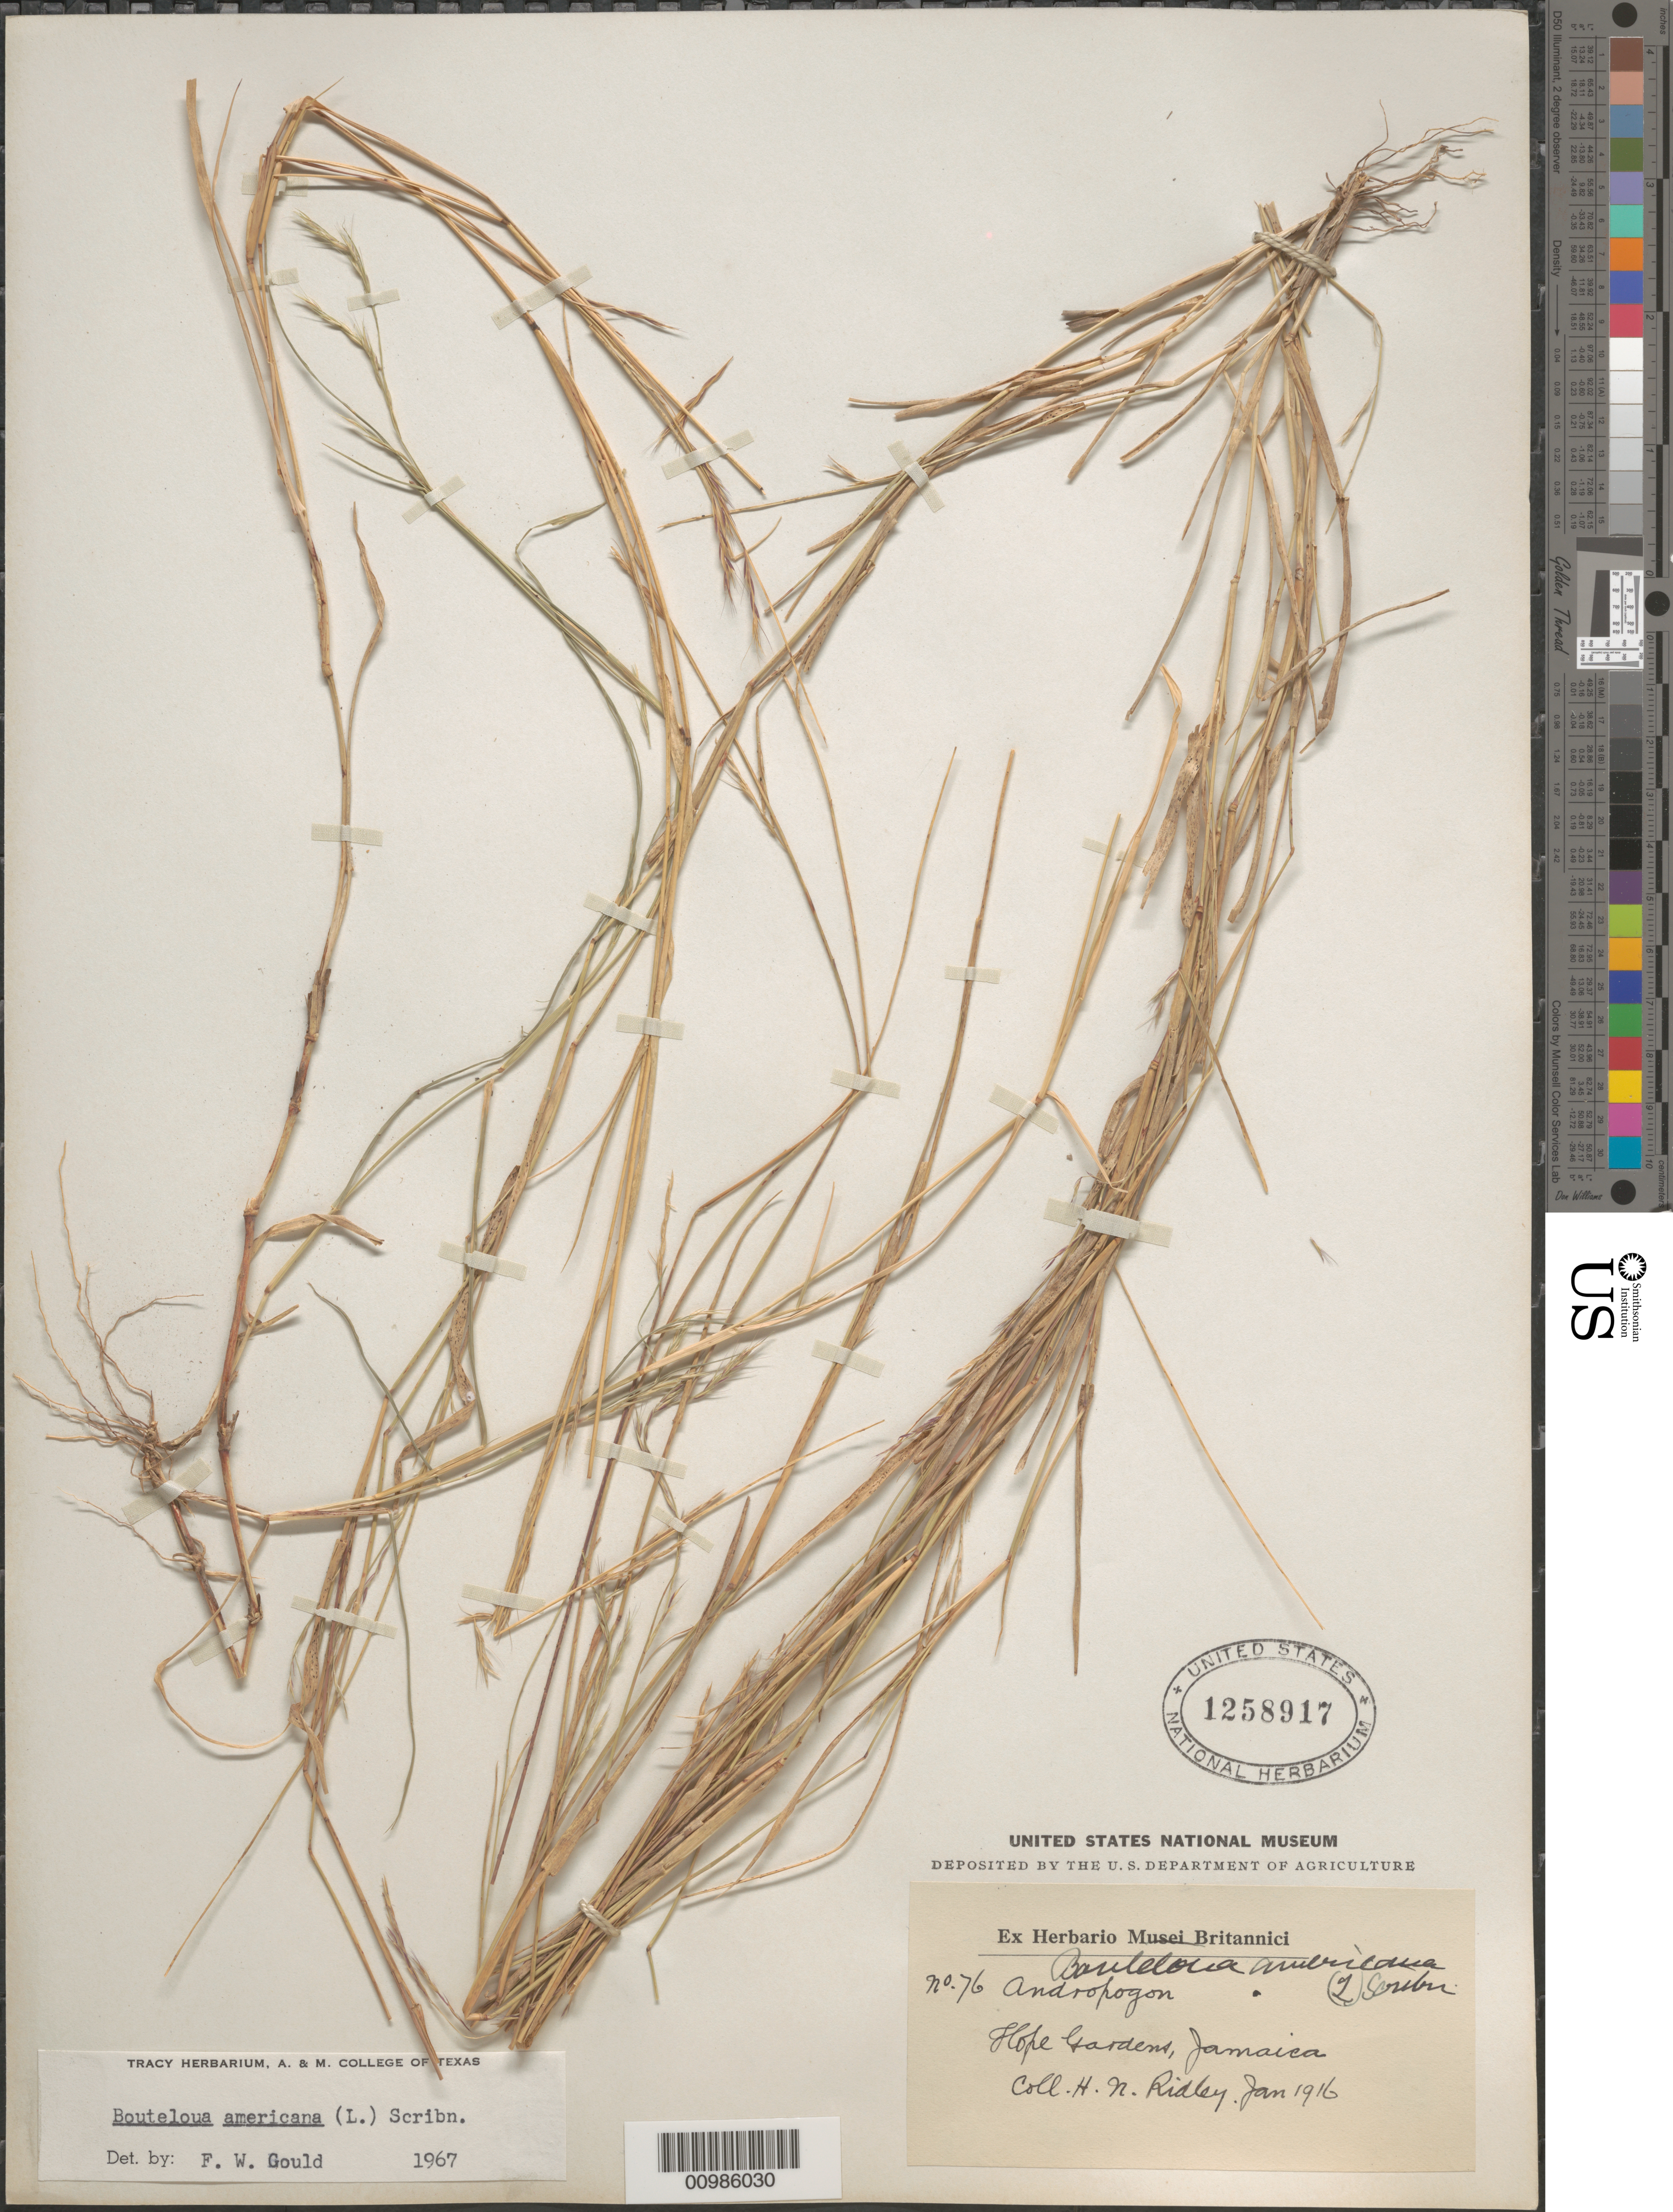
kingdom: Plantae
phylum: Tracheophyta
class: Liliopsida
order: Poales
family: Poaceae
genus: Bothriochloa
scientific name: Bothriochloa saccharoides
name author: (Sw.) Rydb.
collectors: H. N. Ridley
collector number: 76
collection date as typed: Jan 1916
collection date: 1916-01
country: Jamaica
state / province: Kingston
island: Jamaica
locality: Hope Gardens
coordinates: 0 N, 0 E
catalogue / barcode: US 1258917